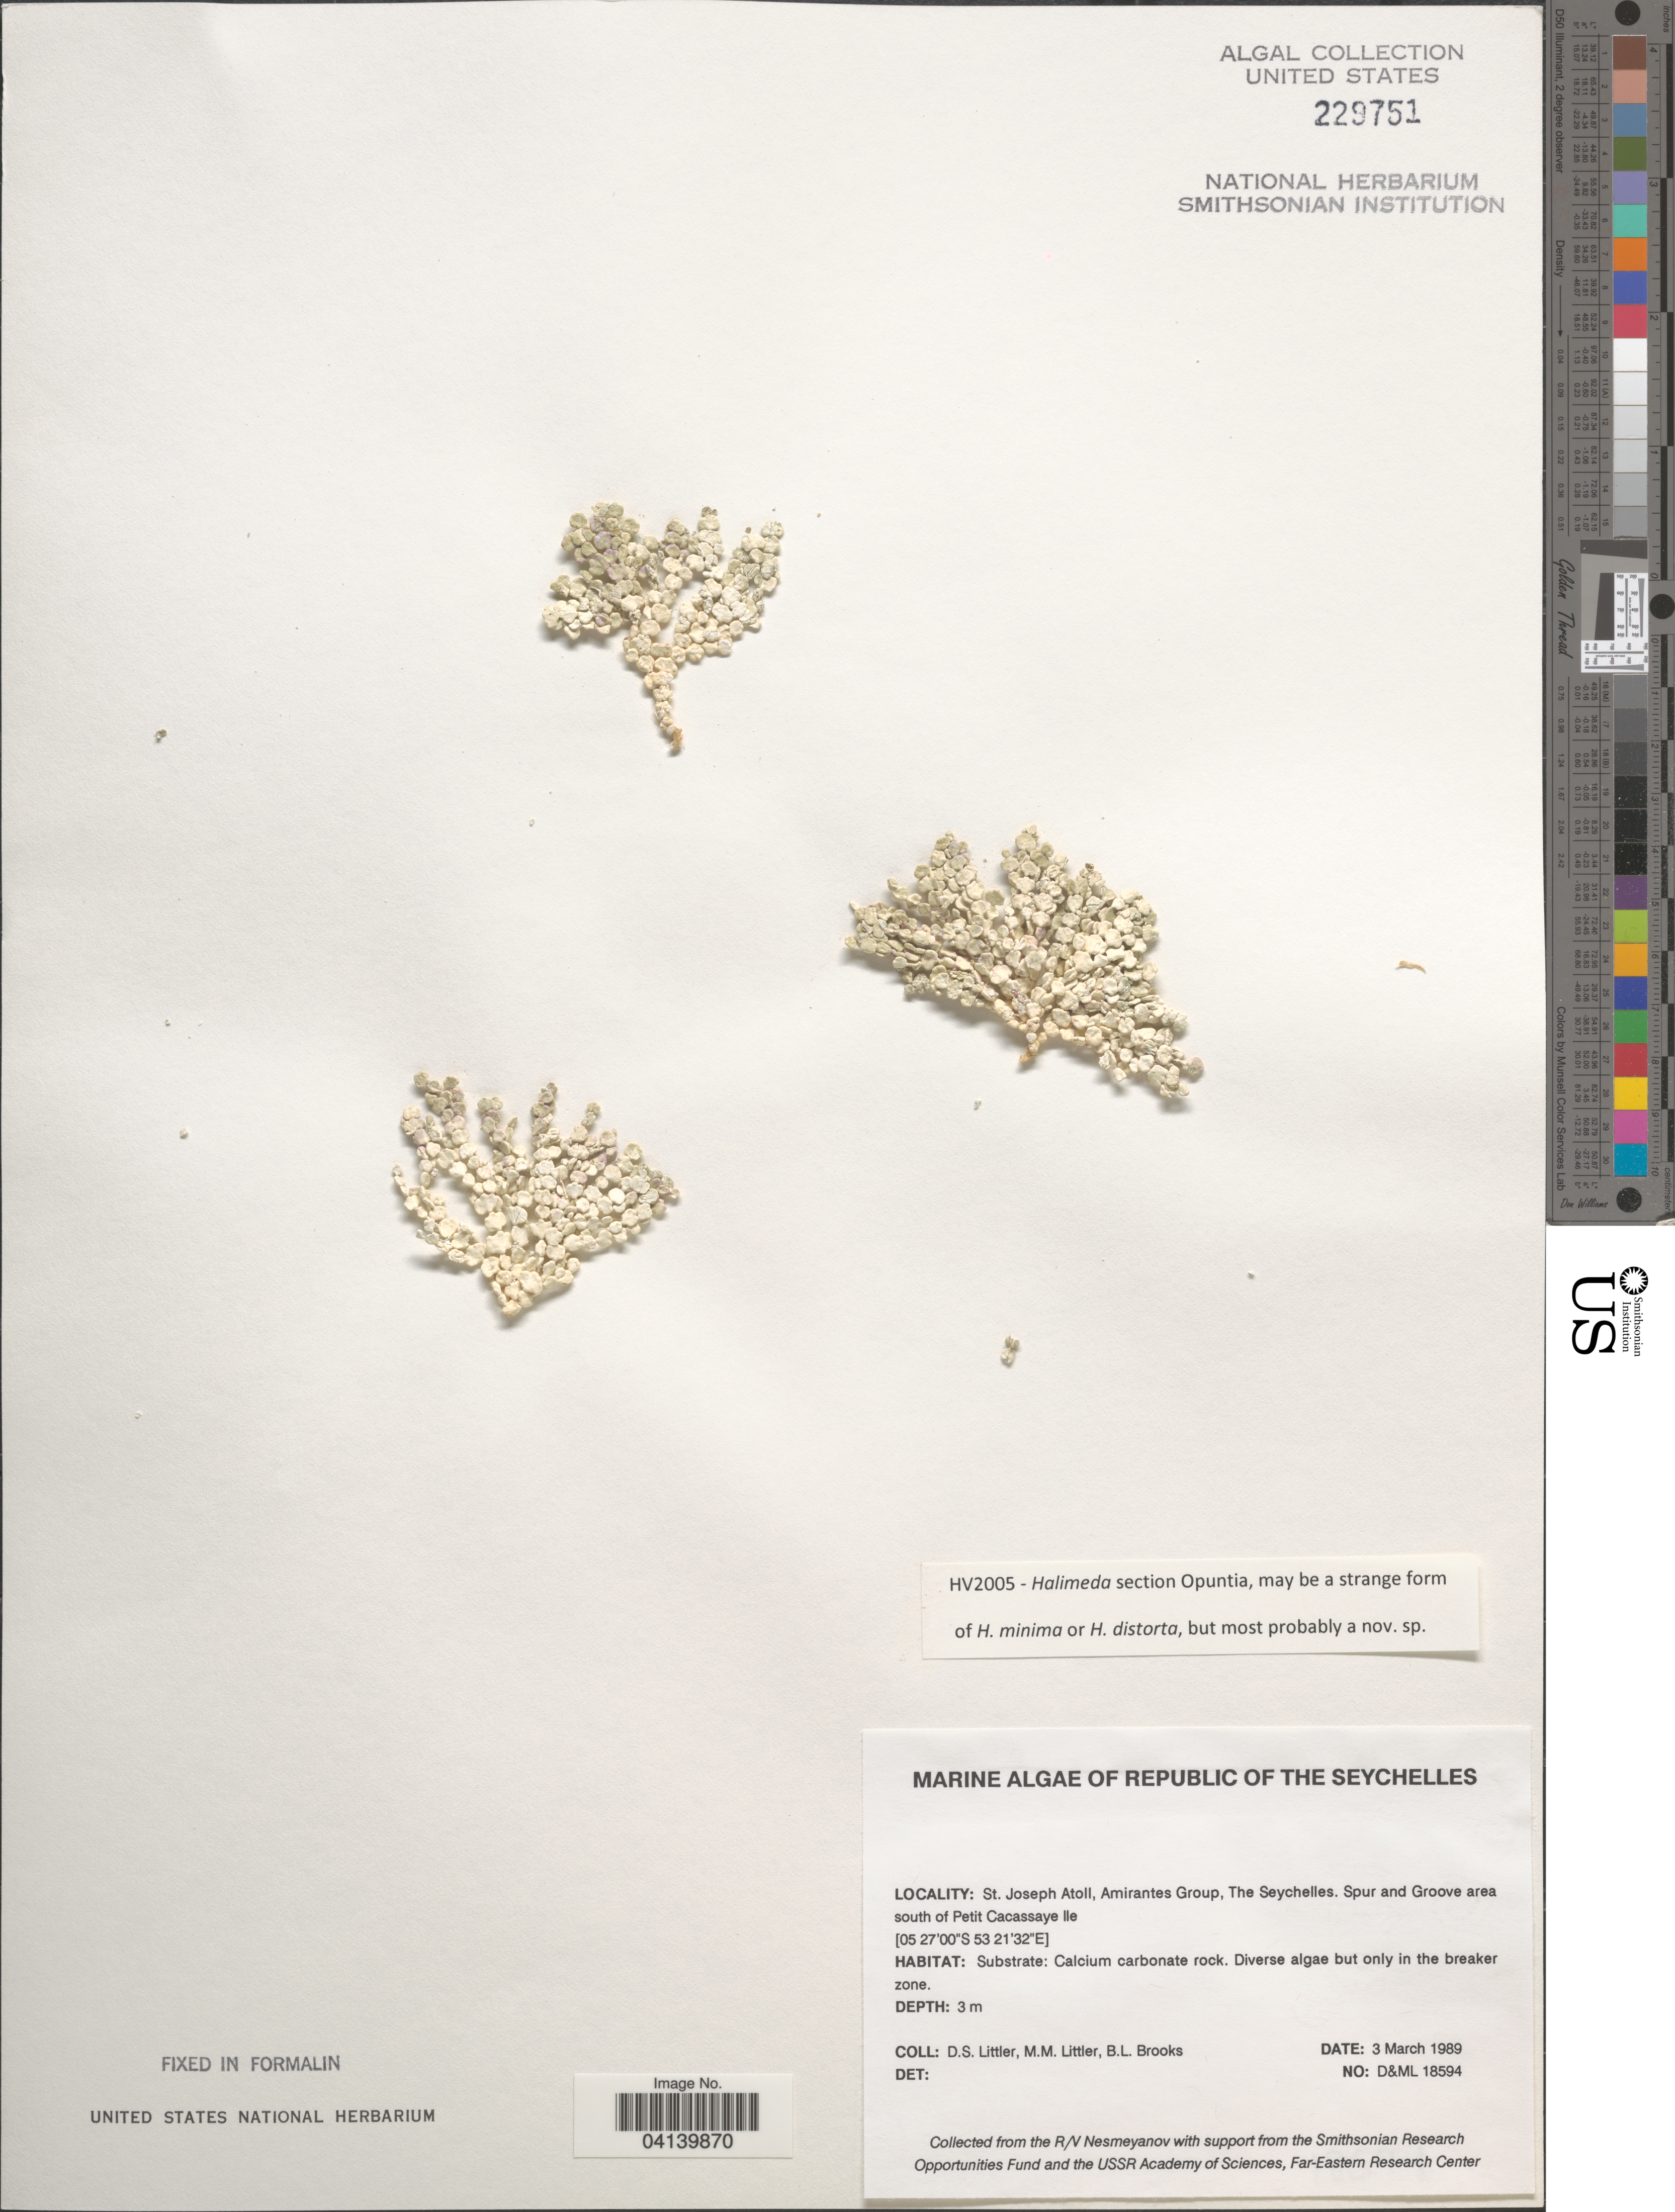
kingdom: Plantae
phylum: Chlorophyta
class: Ulvophyceae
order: Bryopsidales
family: Halimedaceae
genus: Halimeda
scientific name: Halimeda sp.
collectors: D. S. Littler & B. Brooks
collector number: D&ML 18594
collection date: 1989-03-03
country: Seychelles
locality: Republic of The Seychelles. St. Joseph Atoll, Amirantes Group. Spur and Groove area south of Petit Cacassaye Ile.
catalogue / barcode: US 229751